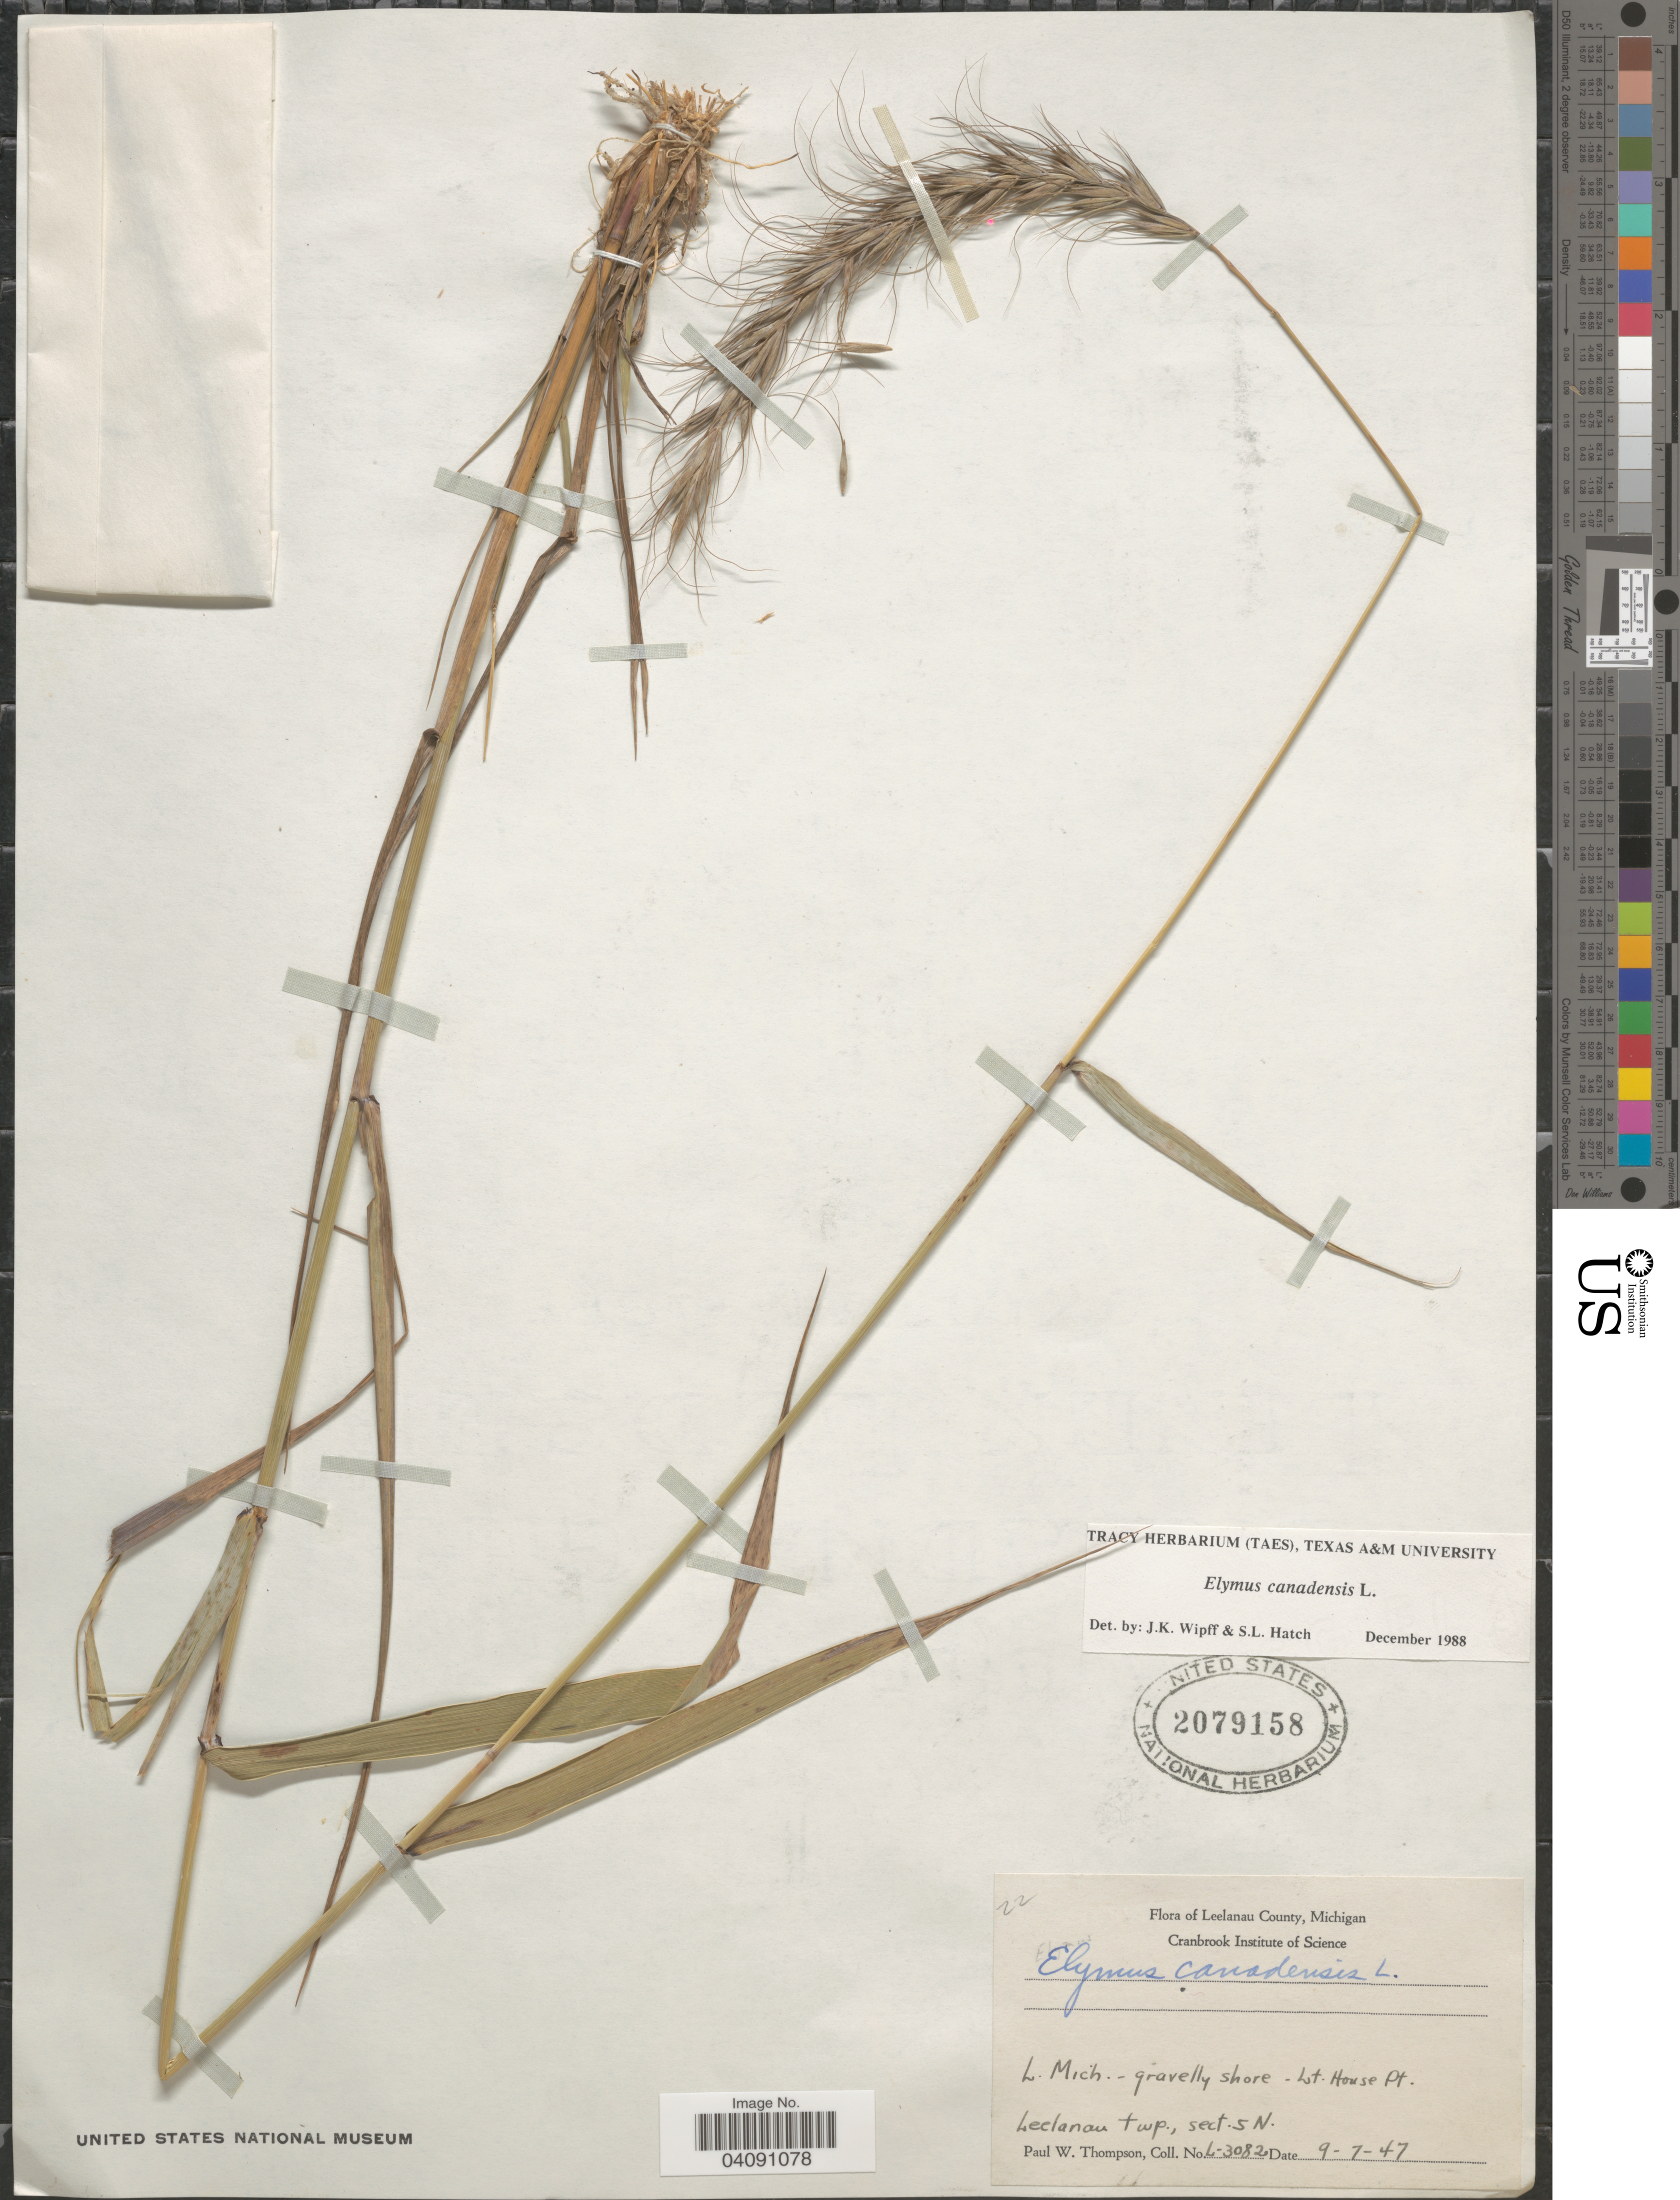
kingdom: Plantae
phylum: Tracheophyta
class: Liliopsida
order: Poales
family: Poaceae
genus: Elymus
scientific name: Elymus canadensis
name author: L.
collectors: P. Thompson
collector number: L-3082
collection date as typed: Transcribed d/m/y: 7/9/47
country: United States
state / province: Michigan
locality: Leelanau County. L. Mich.- gravelly shore- Lt. House Pt. Leelanau Twp., sect. 5N.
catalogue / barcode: US 2079158